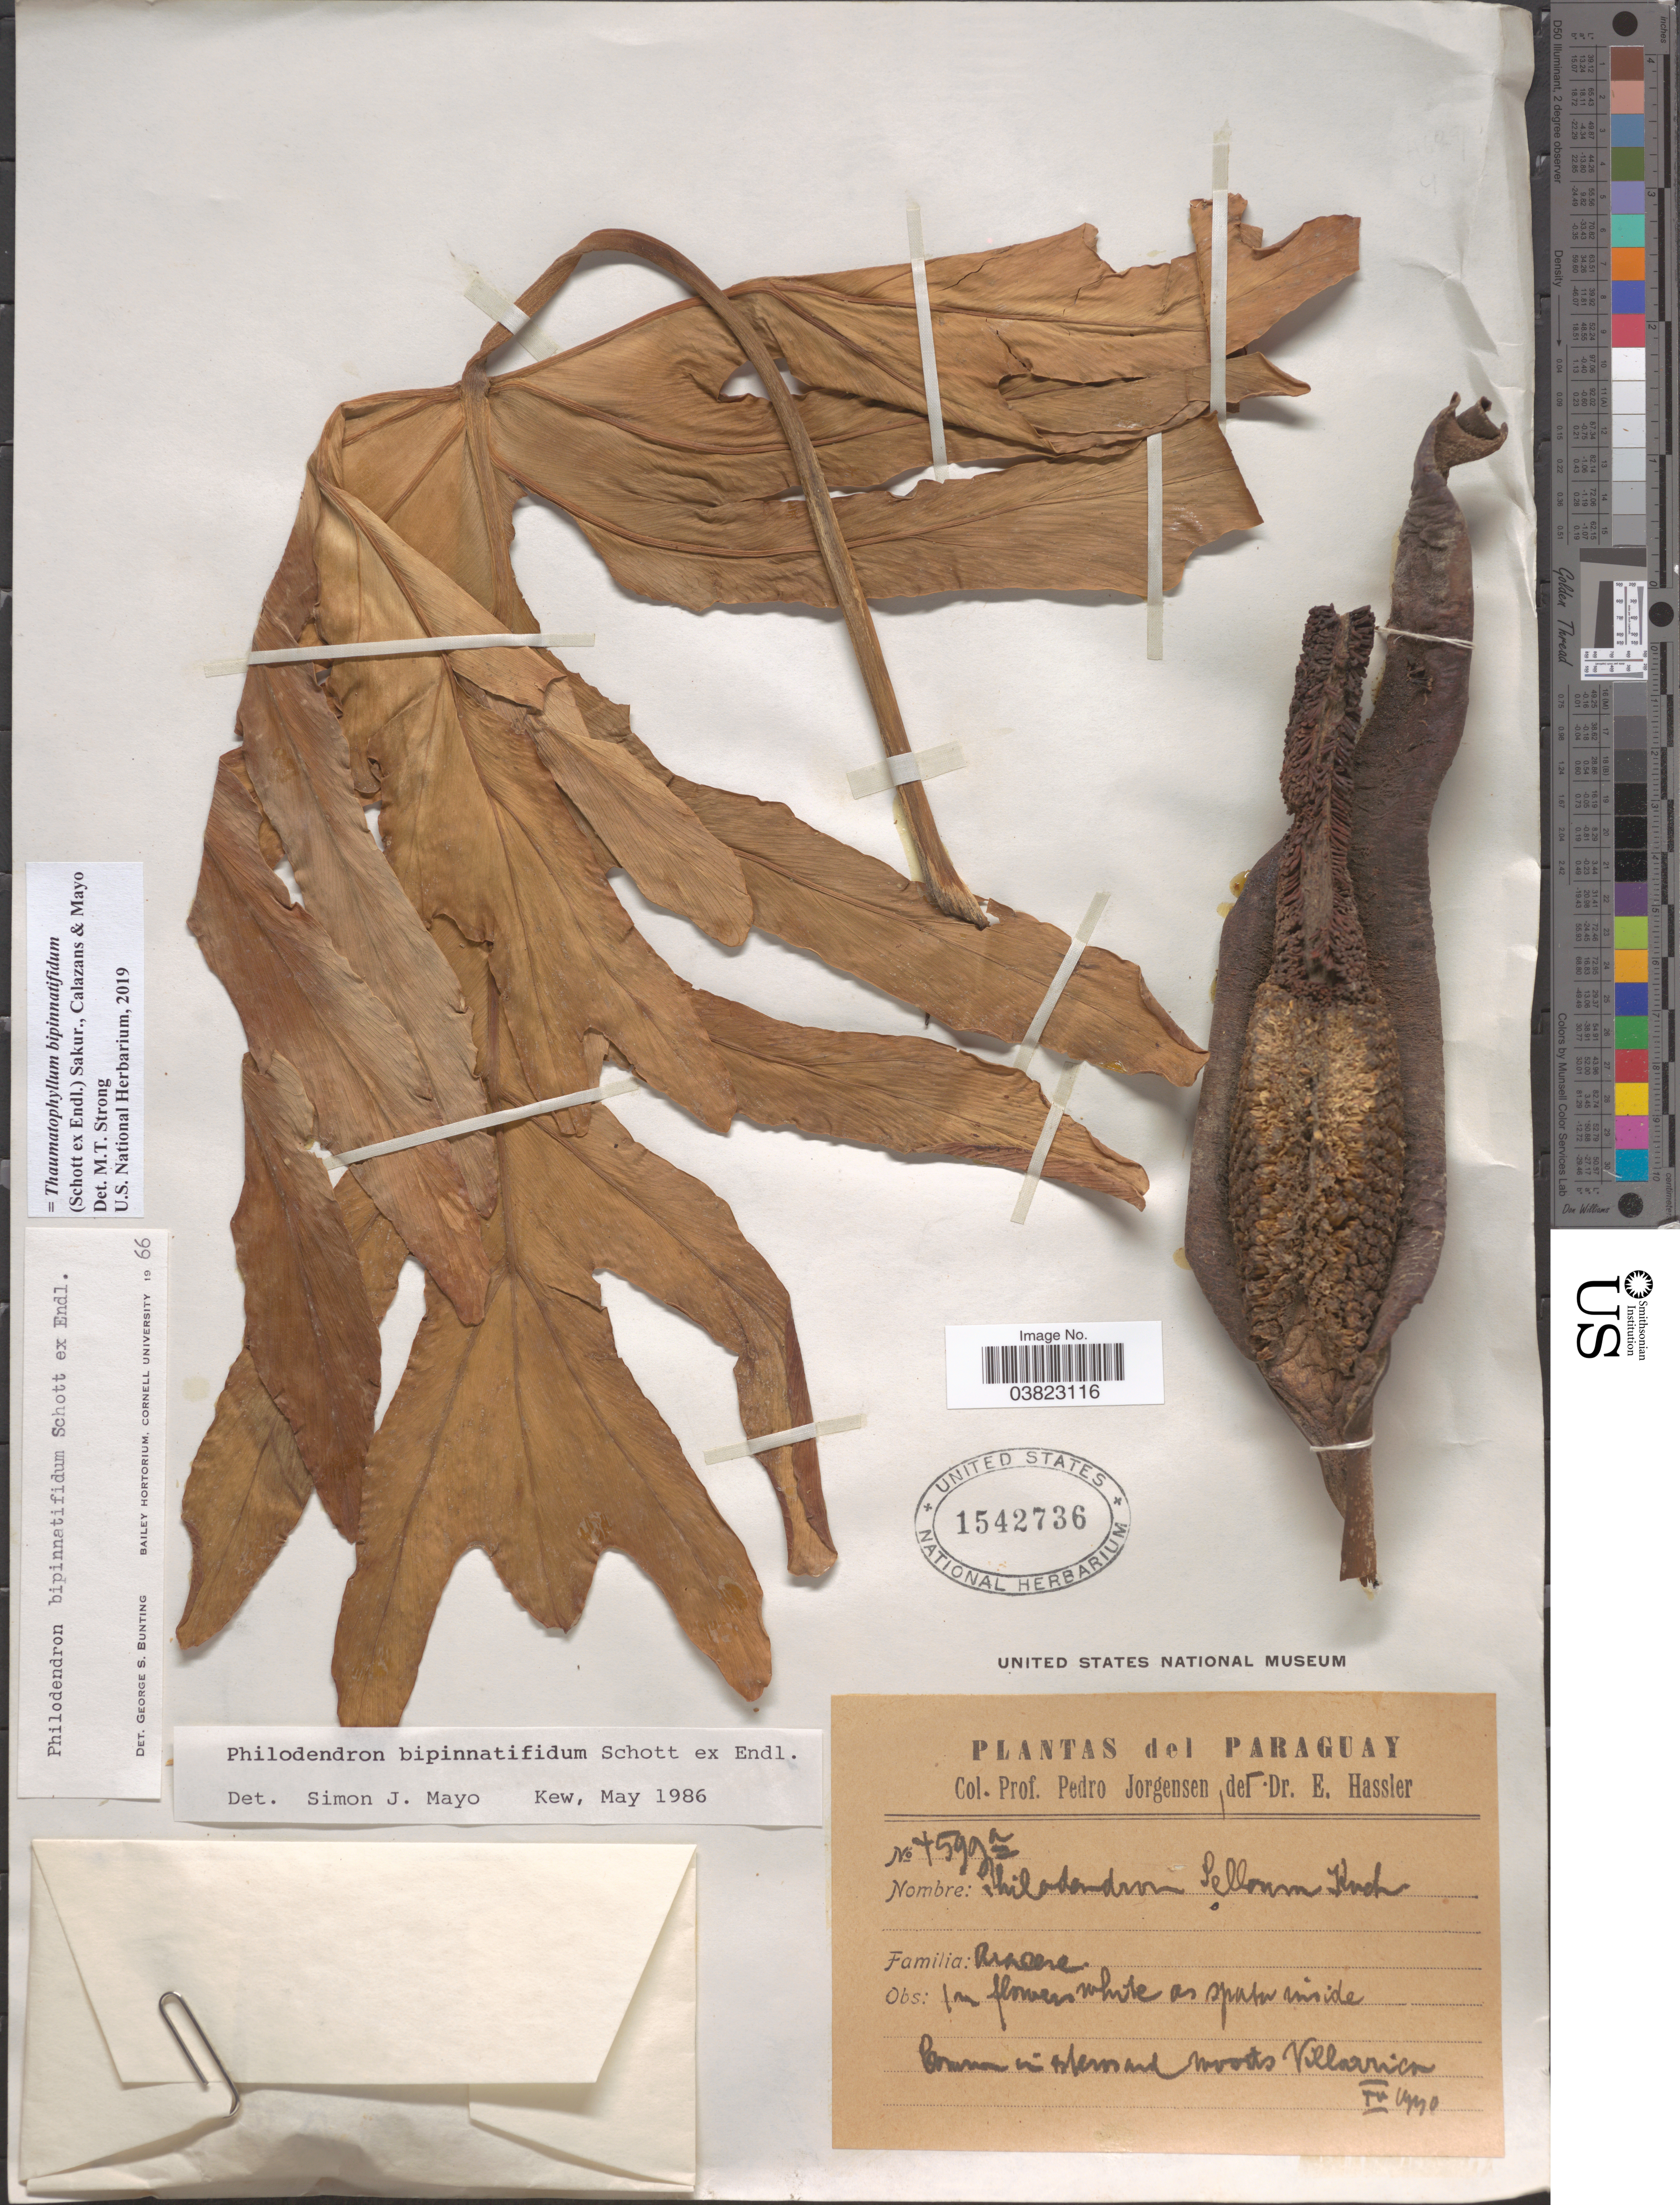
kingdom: Plantae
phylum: Tracheophyta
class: Liliopsida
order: Alismatales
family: Araceae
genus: Thaumatophyllum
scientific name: Thaumatophyllum bipinnatifidum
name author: (Endl. ex Schott) Sakur. et al.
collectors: P. Jörgensen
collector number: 4599a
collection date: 1990-12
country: Paraguay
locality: Villarrica.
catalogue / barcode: US 1542736